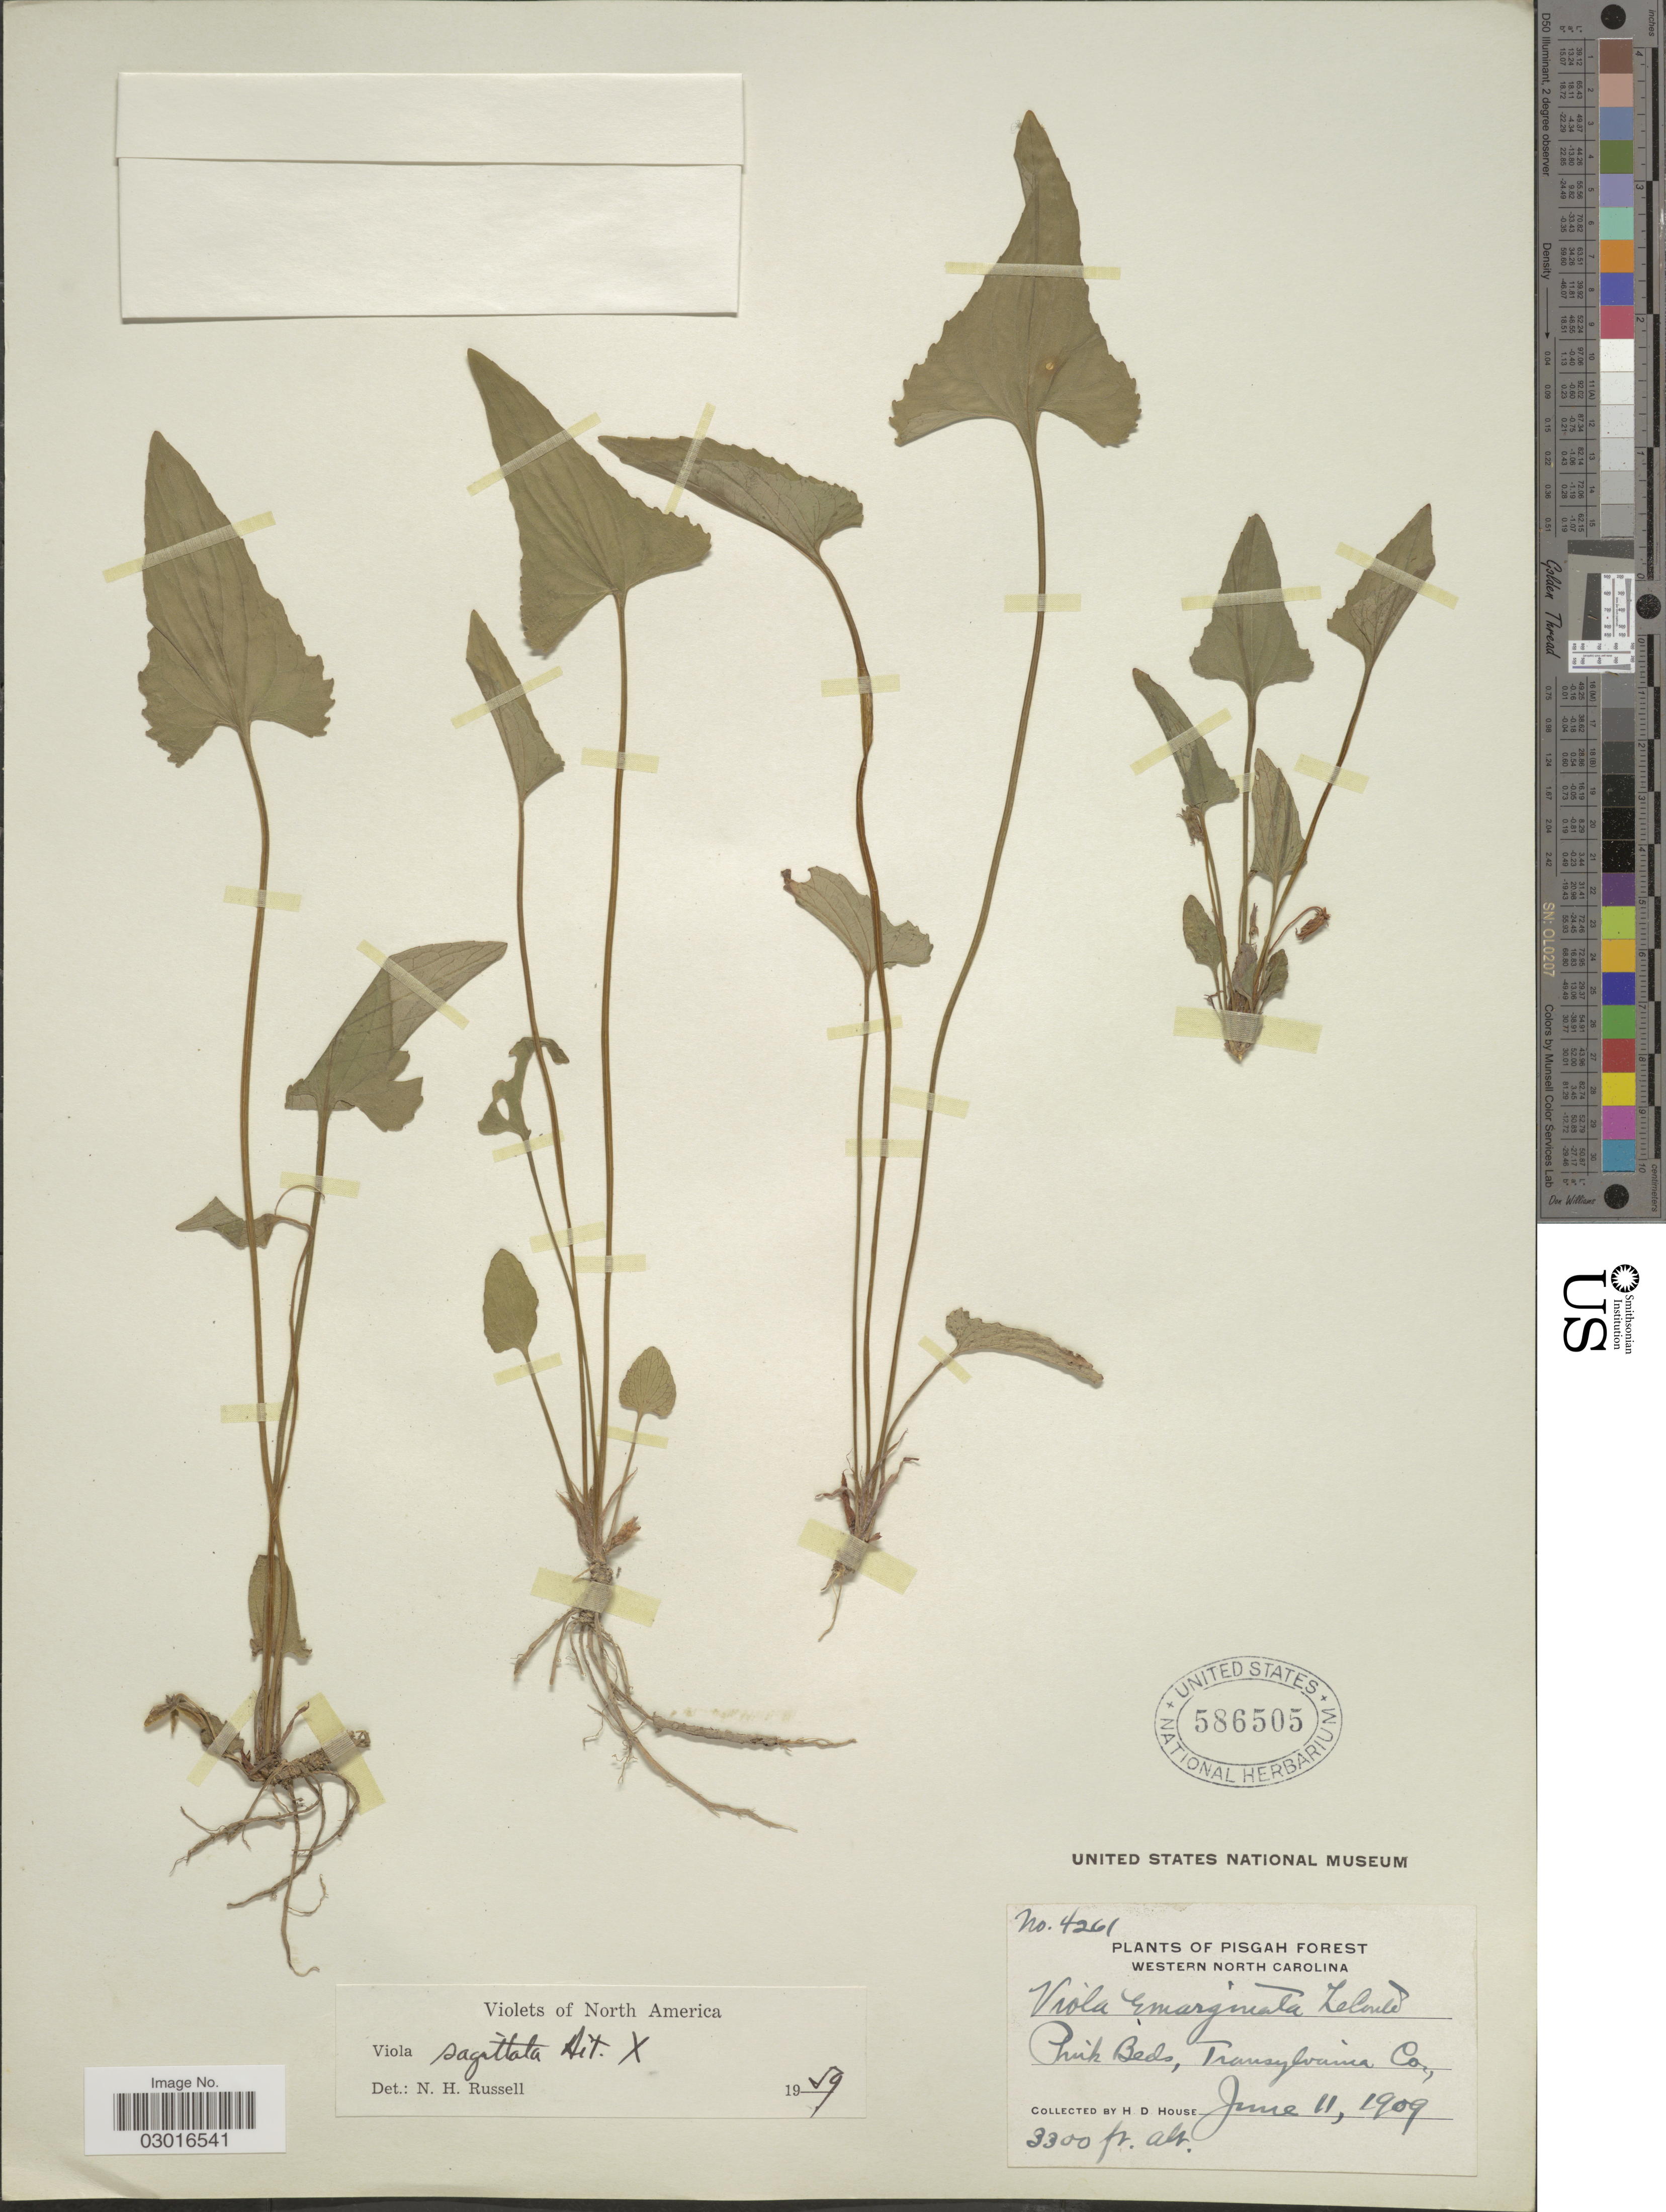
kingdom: Plantae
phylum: Tracheophyta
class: Magnoliopsida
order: Malpighiales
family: Violaceae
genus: Viola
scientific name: Viola sagittata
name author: Aiton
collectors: H. D. House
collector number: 4261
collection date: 1909-06-11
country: United States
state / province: North Carolina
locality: Pisgah Forest. Western North Carolina. Pink Beds, Transylvania Co.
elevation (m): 1006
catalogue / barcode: US 586505